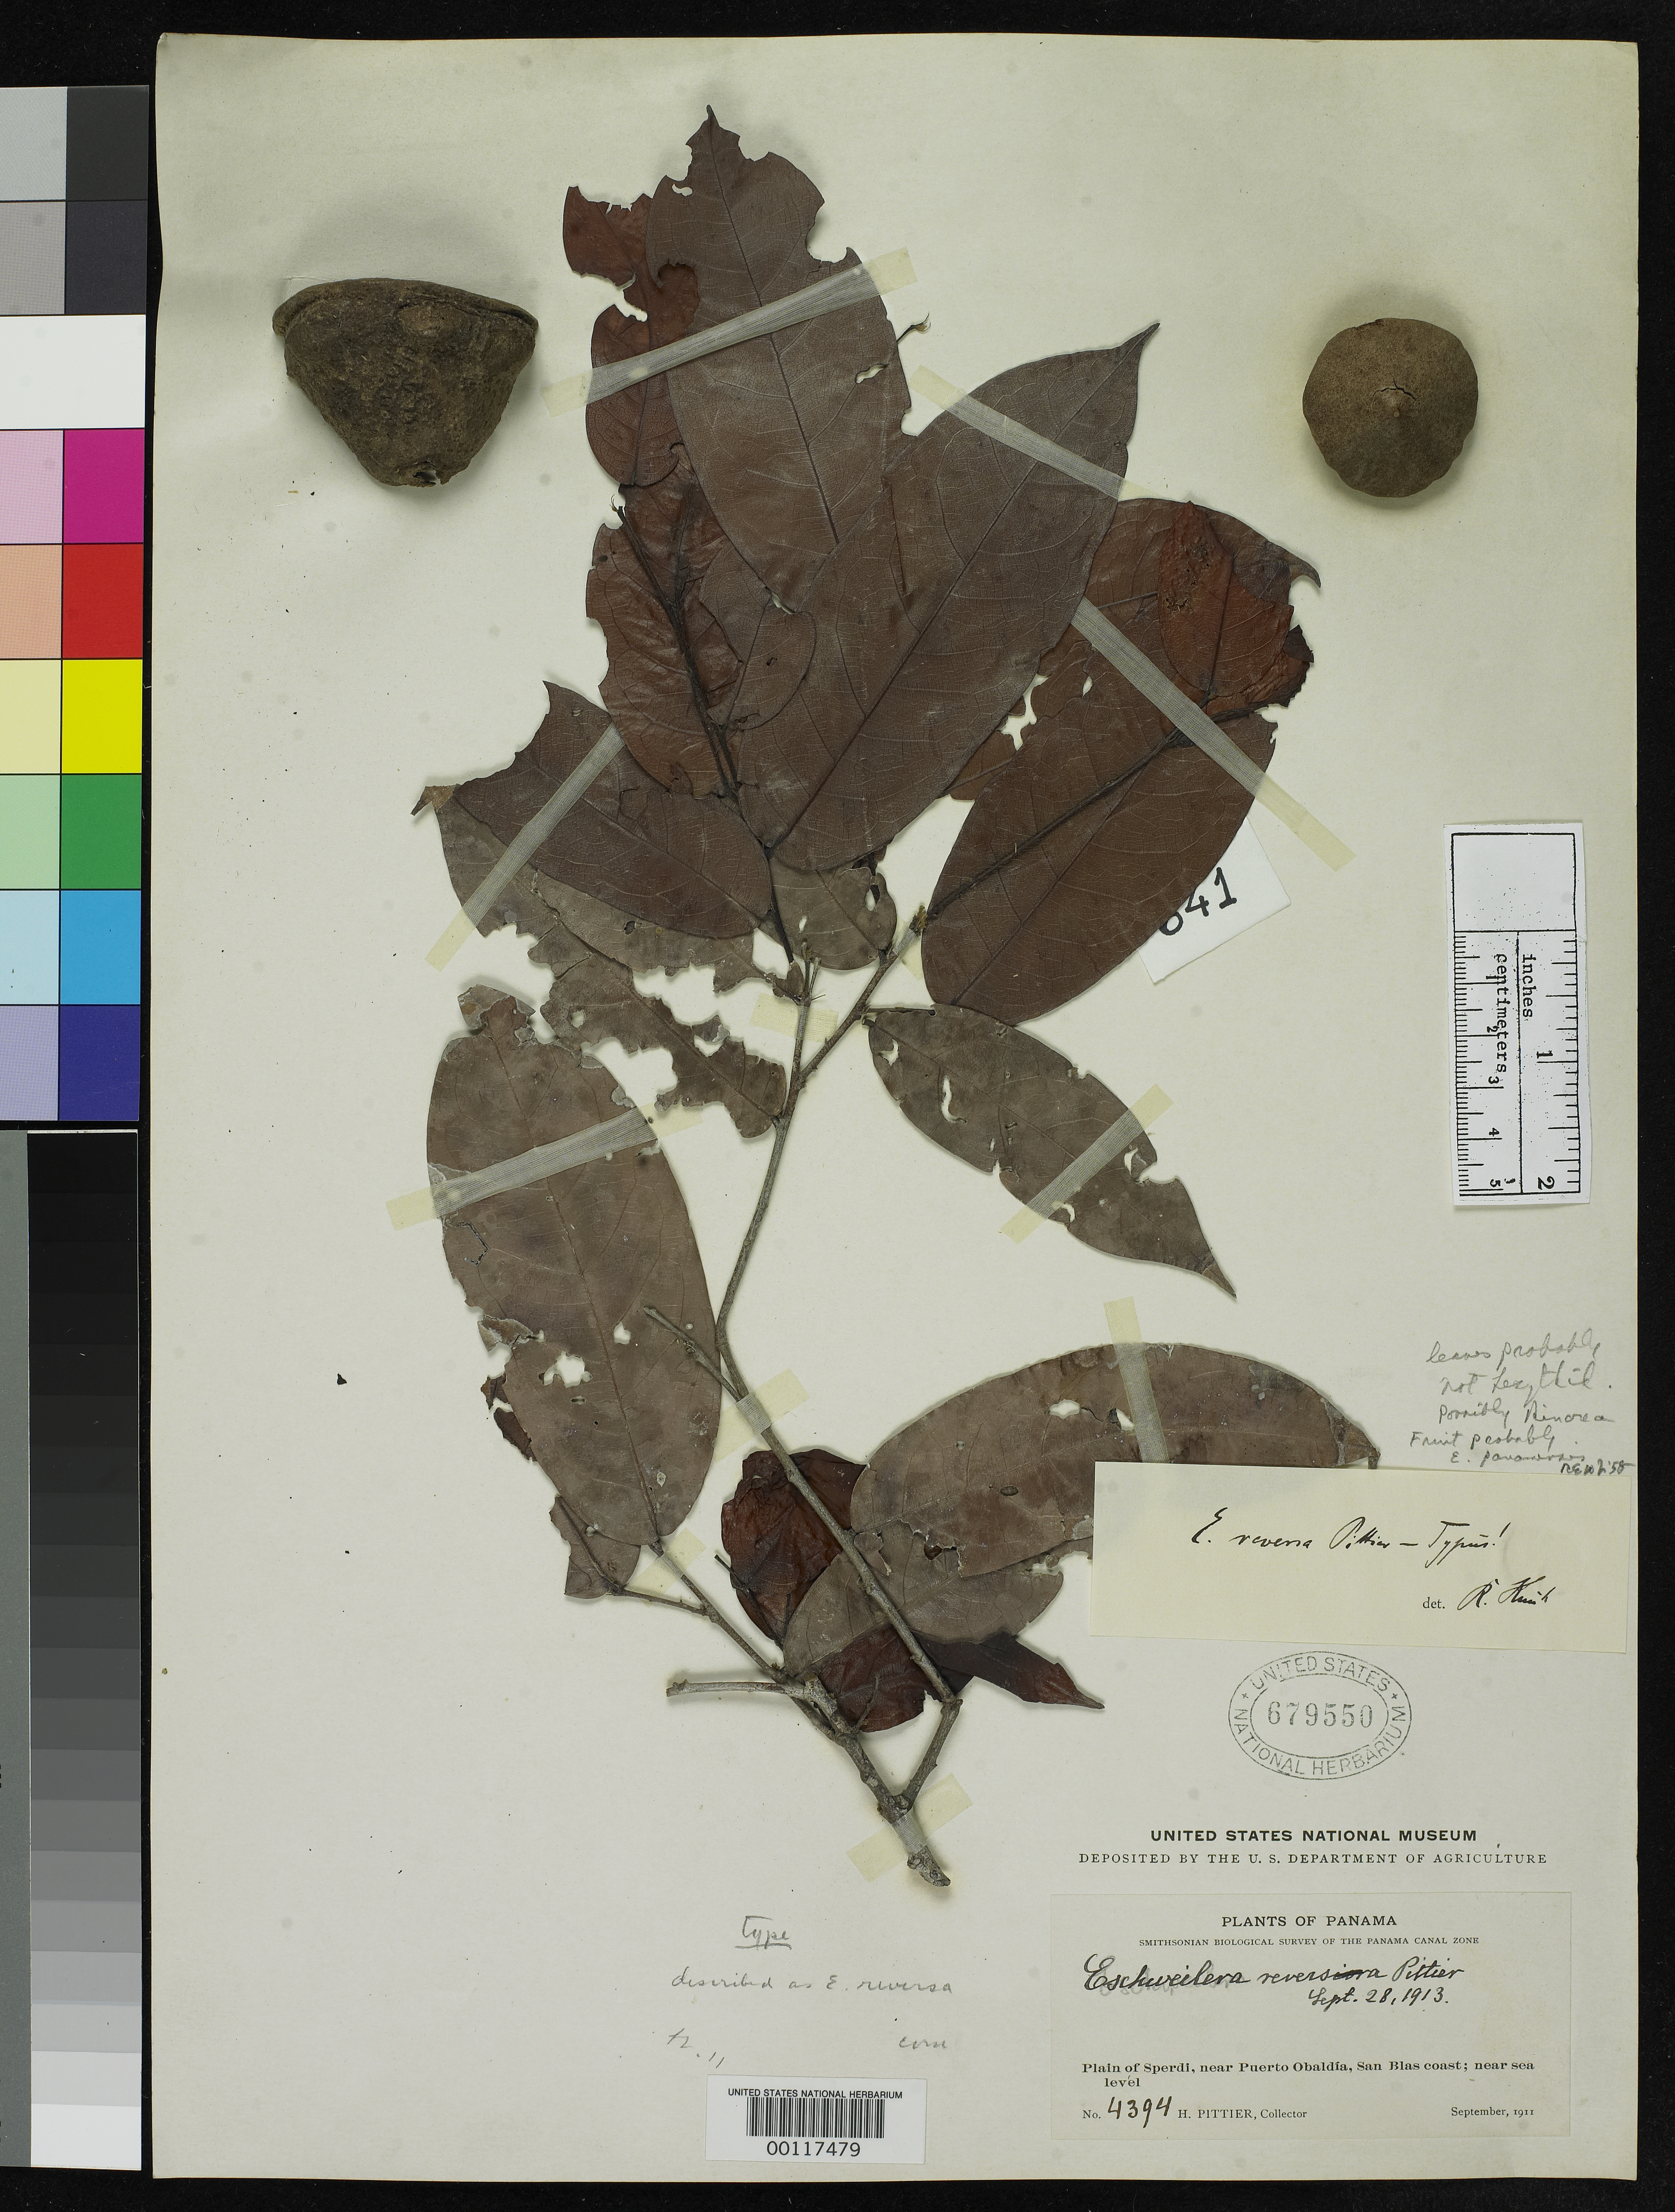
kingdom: Plantae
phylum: Tracheophyta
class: Magnoliopsida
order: Ericales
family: Lecythidaceae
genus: Eschweilera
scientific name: Eschweilera reversa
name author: Pittier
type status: Holotype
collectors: H. F. Pittier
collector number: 4394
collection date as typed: Sep 1911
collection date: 1911-09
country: Panama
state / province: Kuna Yala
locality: Sperdi, near Puerto Obaldia.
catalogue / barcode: US 679550